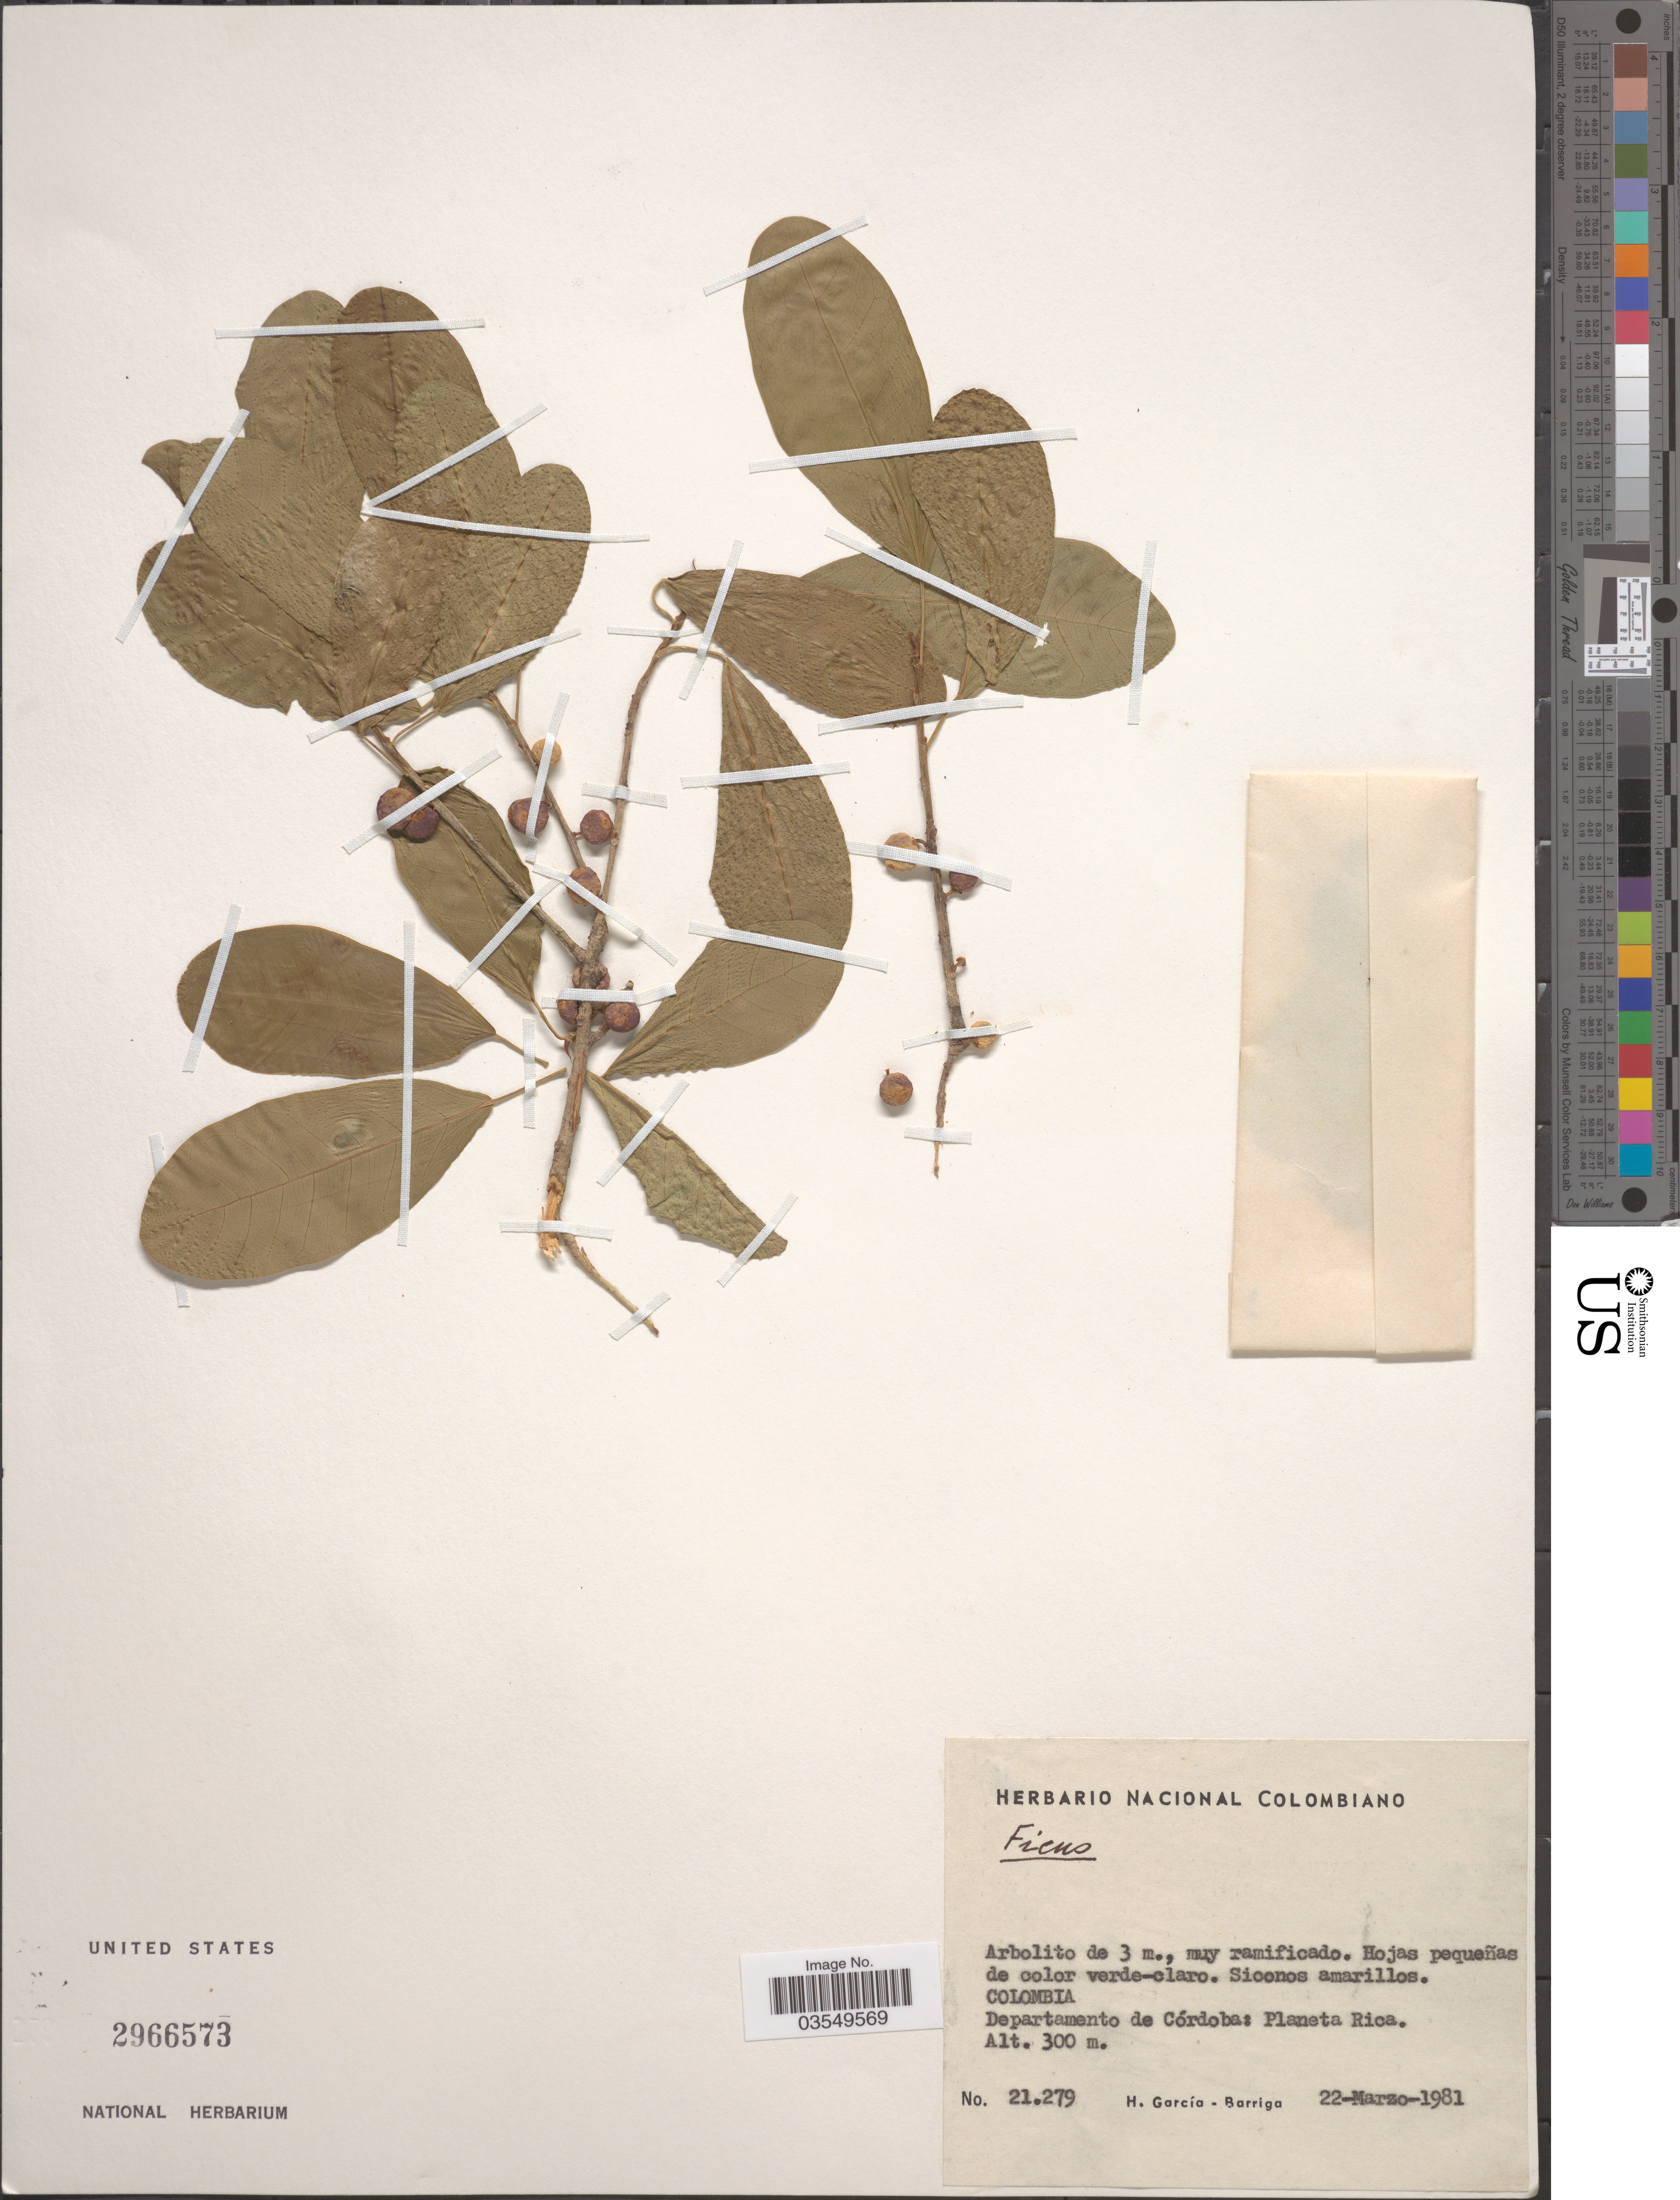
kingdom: Plantae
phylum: Tracheophyta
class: Magnoliopsida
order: Rosales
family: Moraceae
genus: Ficus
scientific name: Ficus zuliensis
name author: C.C. Berg & J.E. Simonis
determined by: Mitidieri, Nicole, (WIS), University of Wisconsin - Madison (UNITED STATES)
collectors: H. García Barriga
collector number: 21279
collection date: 1981-03-22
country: Colombia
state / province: Córdoba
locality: Departamento de Córdoba: Planeta Rica.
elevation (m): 300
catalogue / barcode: US 2966573